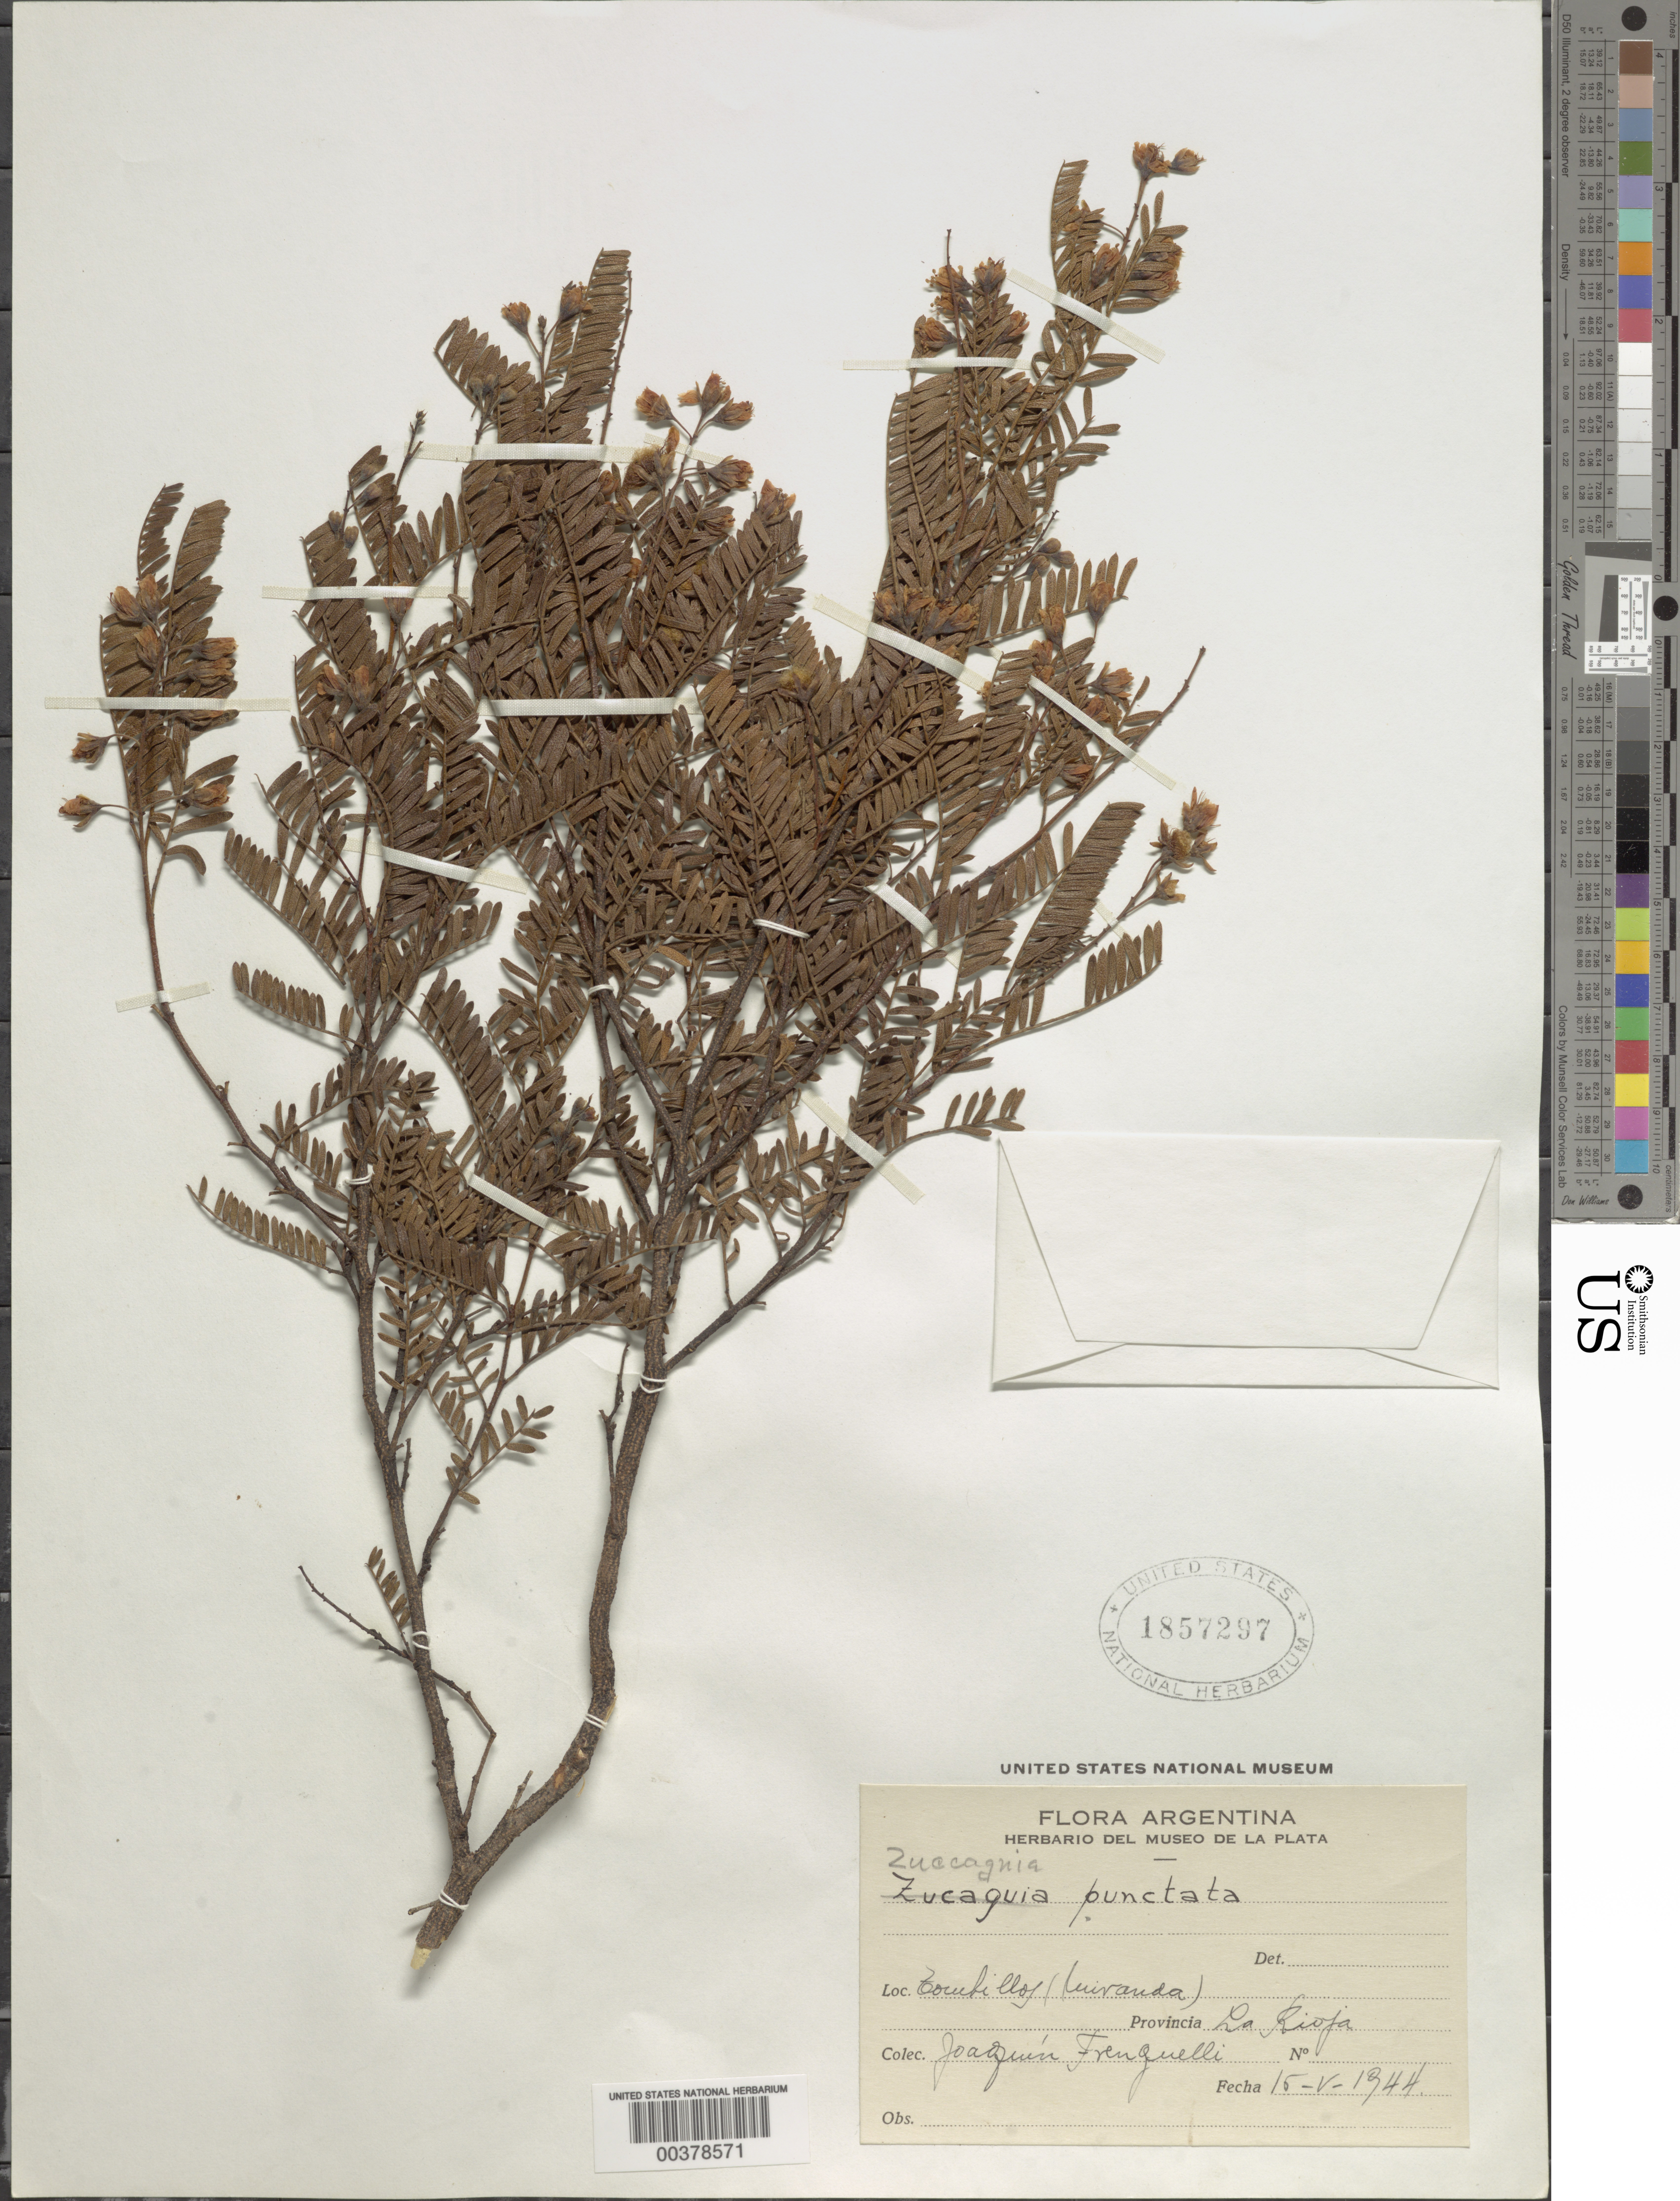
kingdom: Plantae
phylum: Tracheophyta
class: Magnoliopsida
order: Fabales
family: Fabaceae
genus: Zuccagnia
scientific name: Zuccagnia punctata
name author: Cav.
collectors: J. Frenquelli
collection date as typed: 15 May 1944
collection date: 1944-05-15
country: Argentina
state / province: La Rioja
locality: Tombilloy (Miranda)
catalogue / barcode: US 1857297